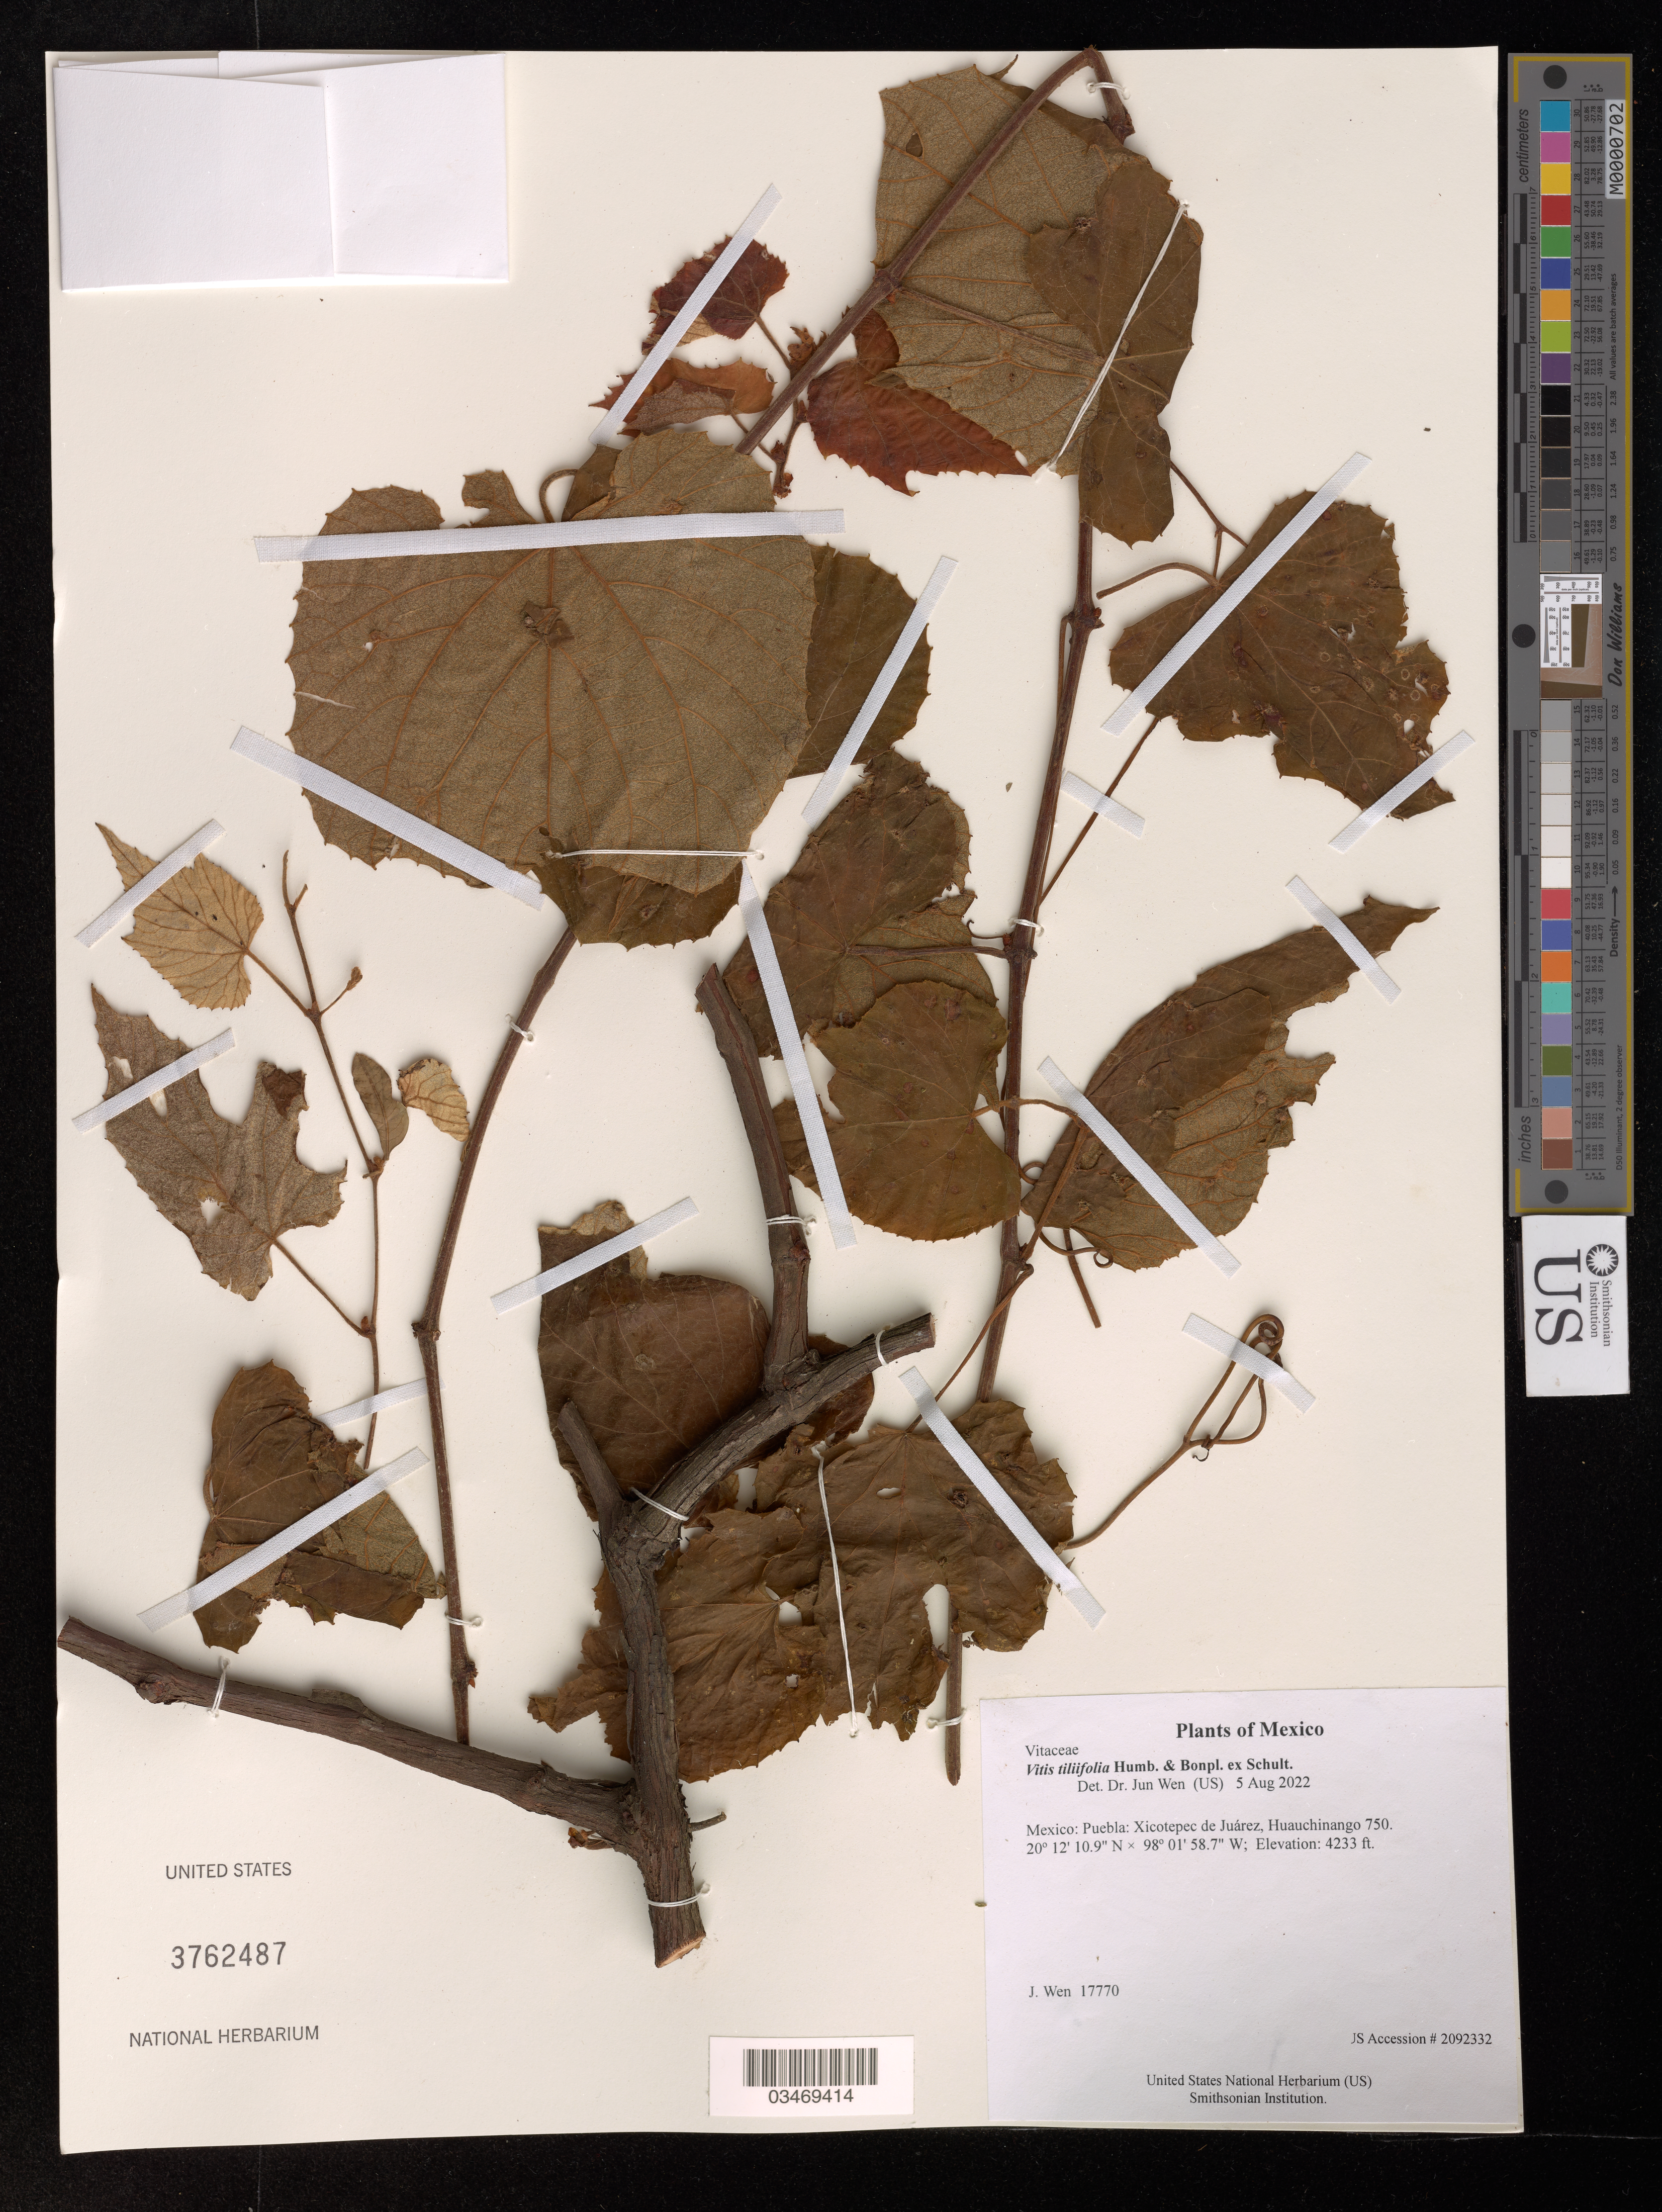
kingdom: Plantae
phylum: Tracheophyta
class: Magnoliopsida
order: Vitales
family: Vitaceae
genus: Vitis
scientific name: Vitis tiliifolia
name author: Humb. & Bonpl. ex Schult.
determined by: Wen, Jun, (BOT), Smithsonian Institution - National Museum of Natural History (UNITED STATES)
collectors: J. Wen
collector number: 17770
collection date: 2022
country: Mexico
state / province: Puebla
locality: Xicotepec de Juárez, Huauchinango 750.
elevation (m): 1290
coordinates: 20 12.182 N, 98 01.979 W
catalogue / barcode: US 3762487